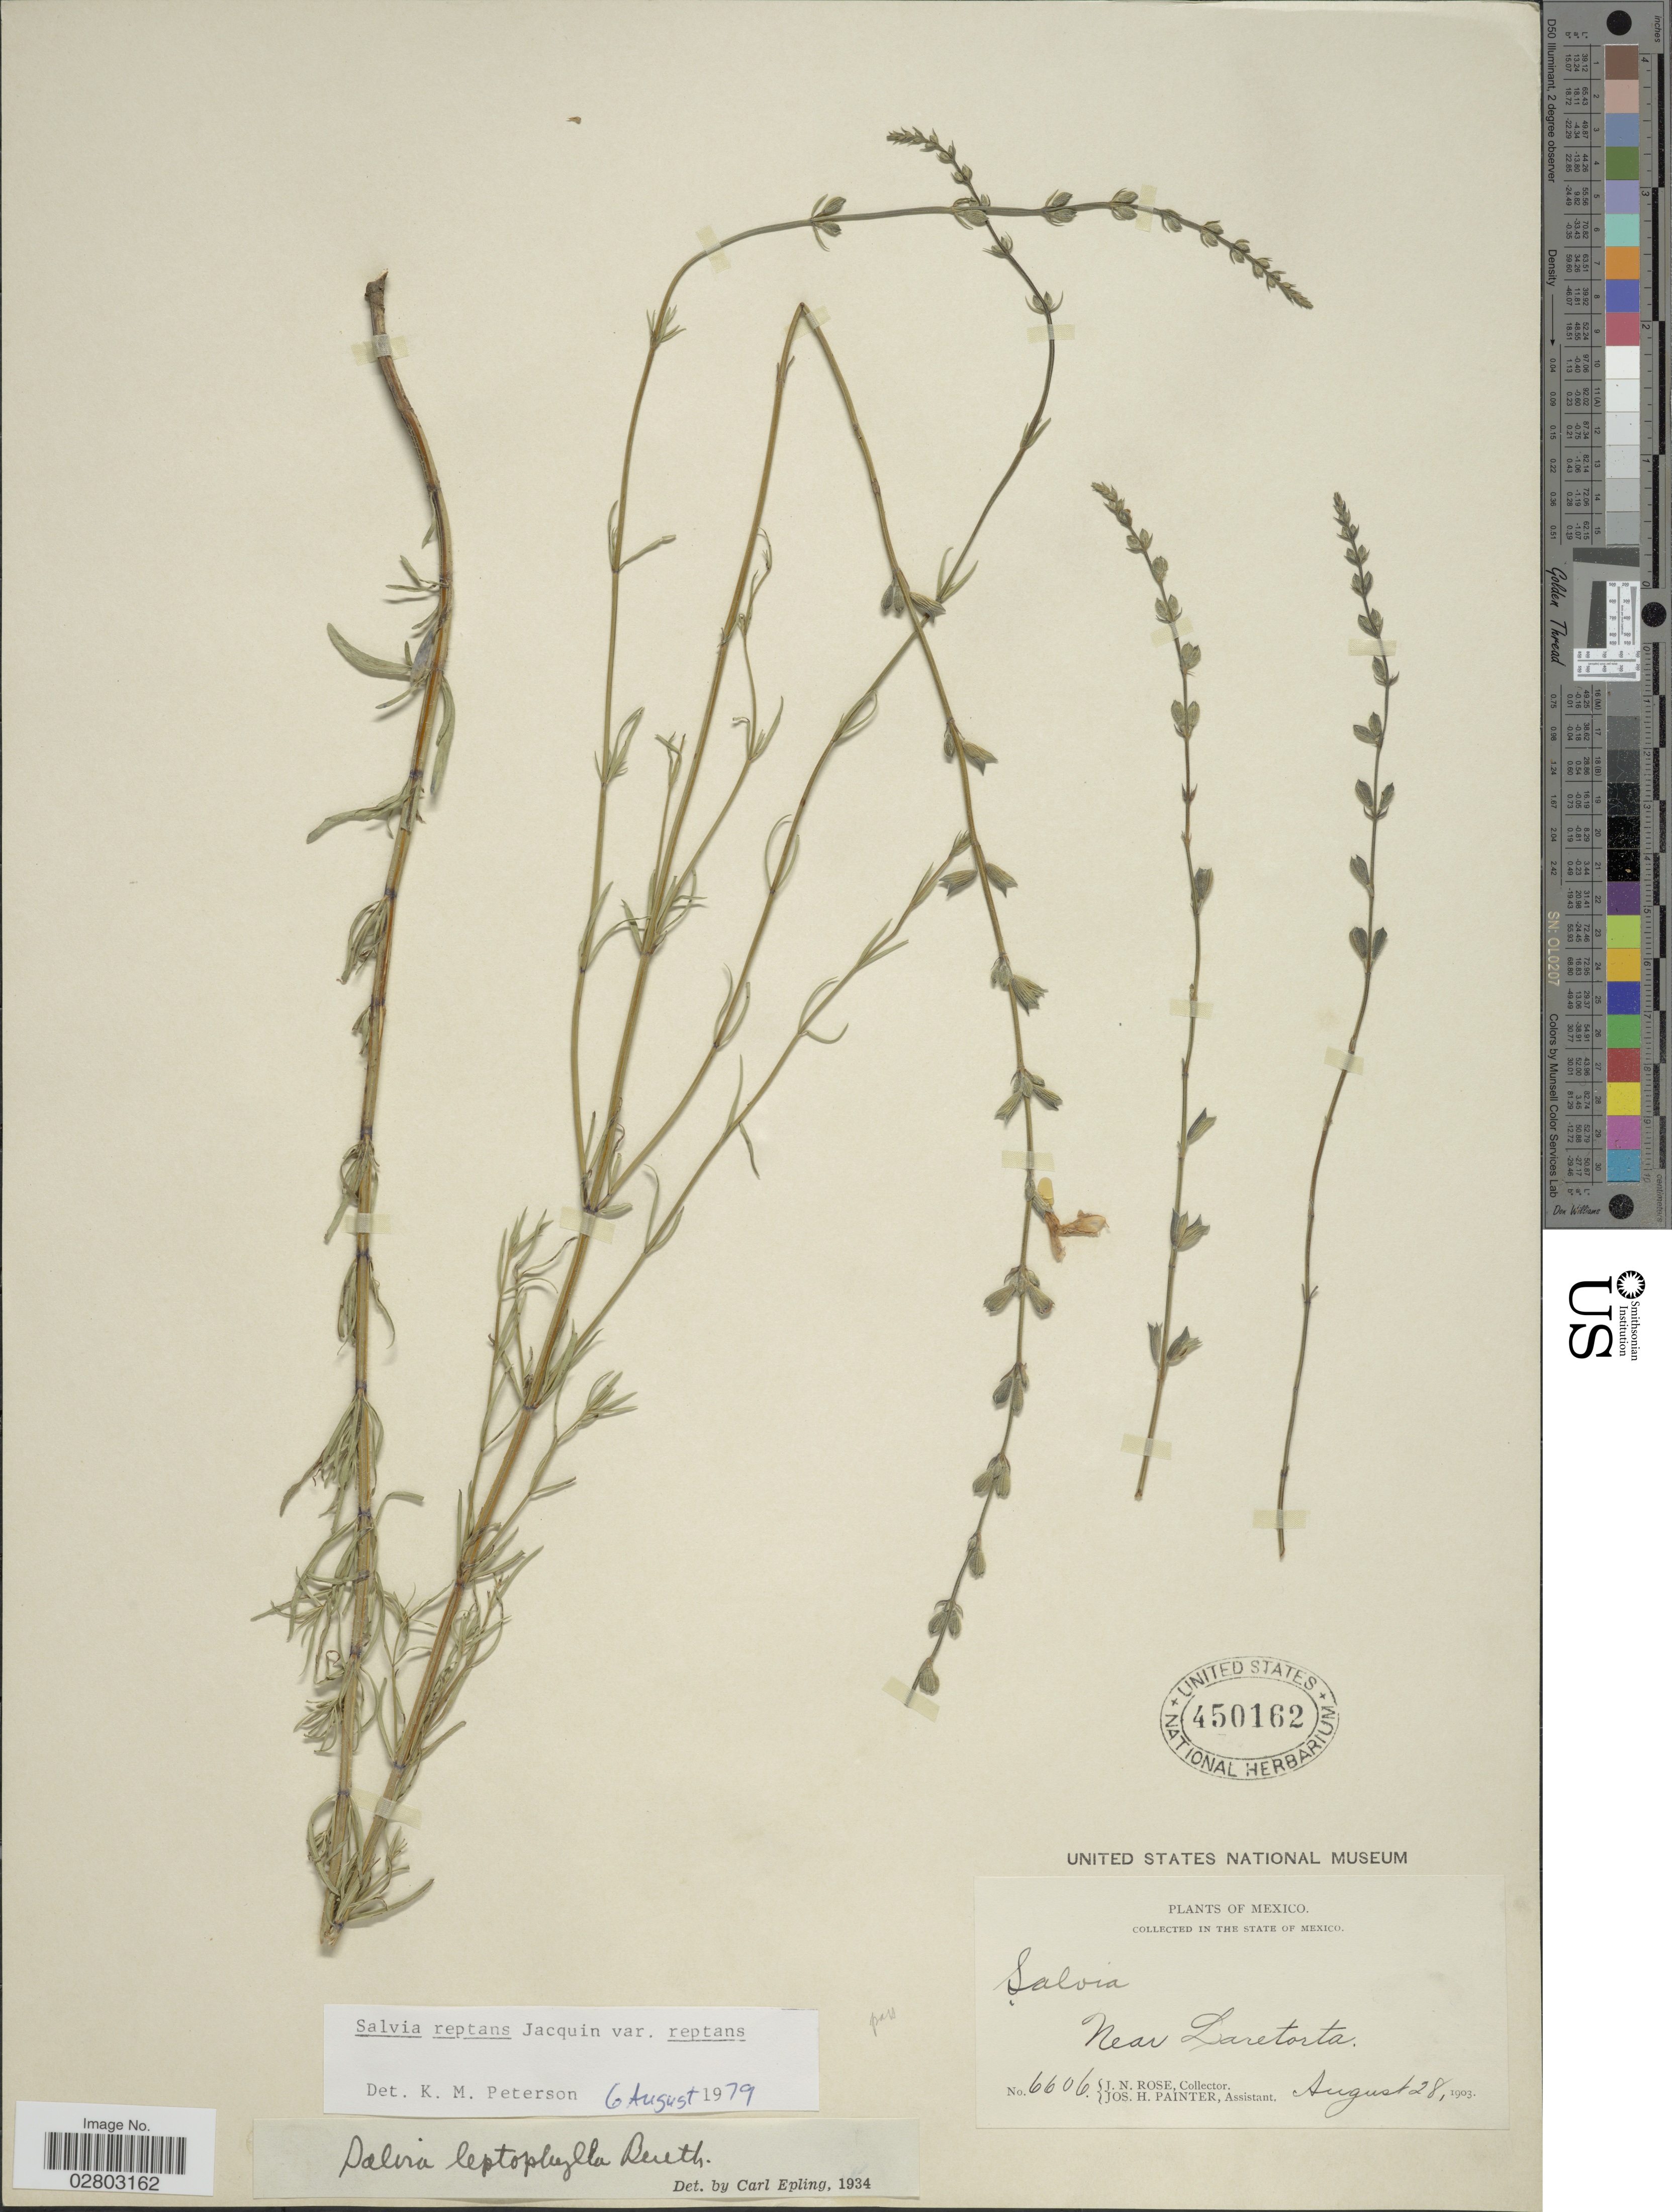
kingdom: Plantae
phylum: Tracheophyta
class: Magnoliopsida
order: Lamiales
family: Lamiaceae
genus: Salvia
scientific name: Salvia reptans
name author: Jacq.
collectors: J. N. Rose & J. H. Painter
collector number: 6606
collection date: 1903-08-28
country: Mexico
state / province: México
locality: Near Laretorta.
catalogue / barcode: US 450162